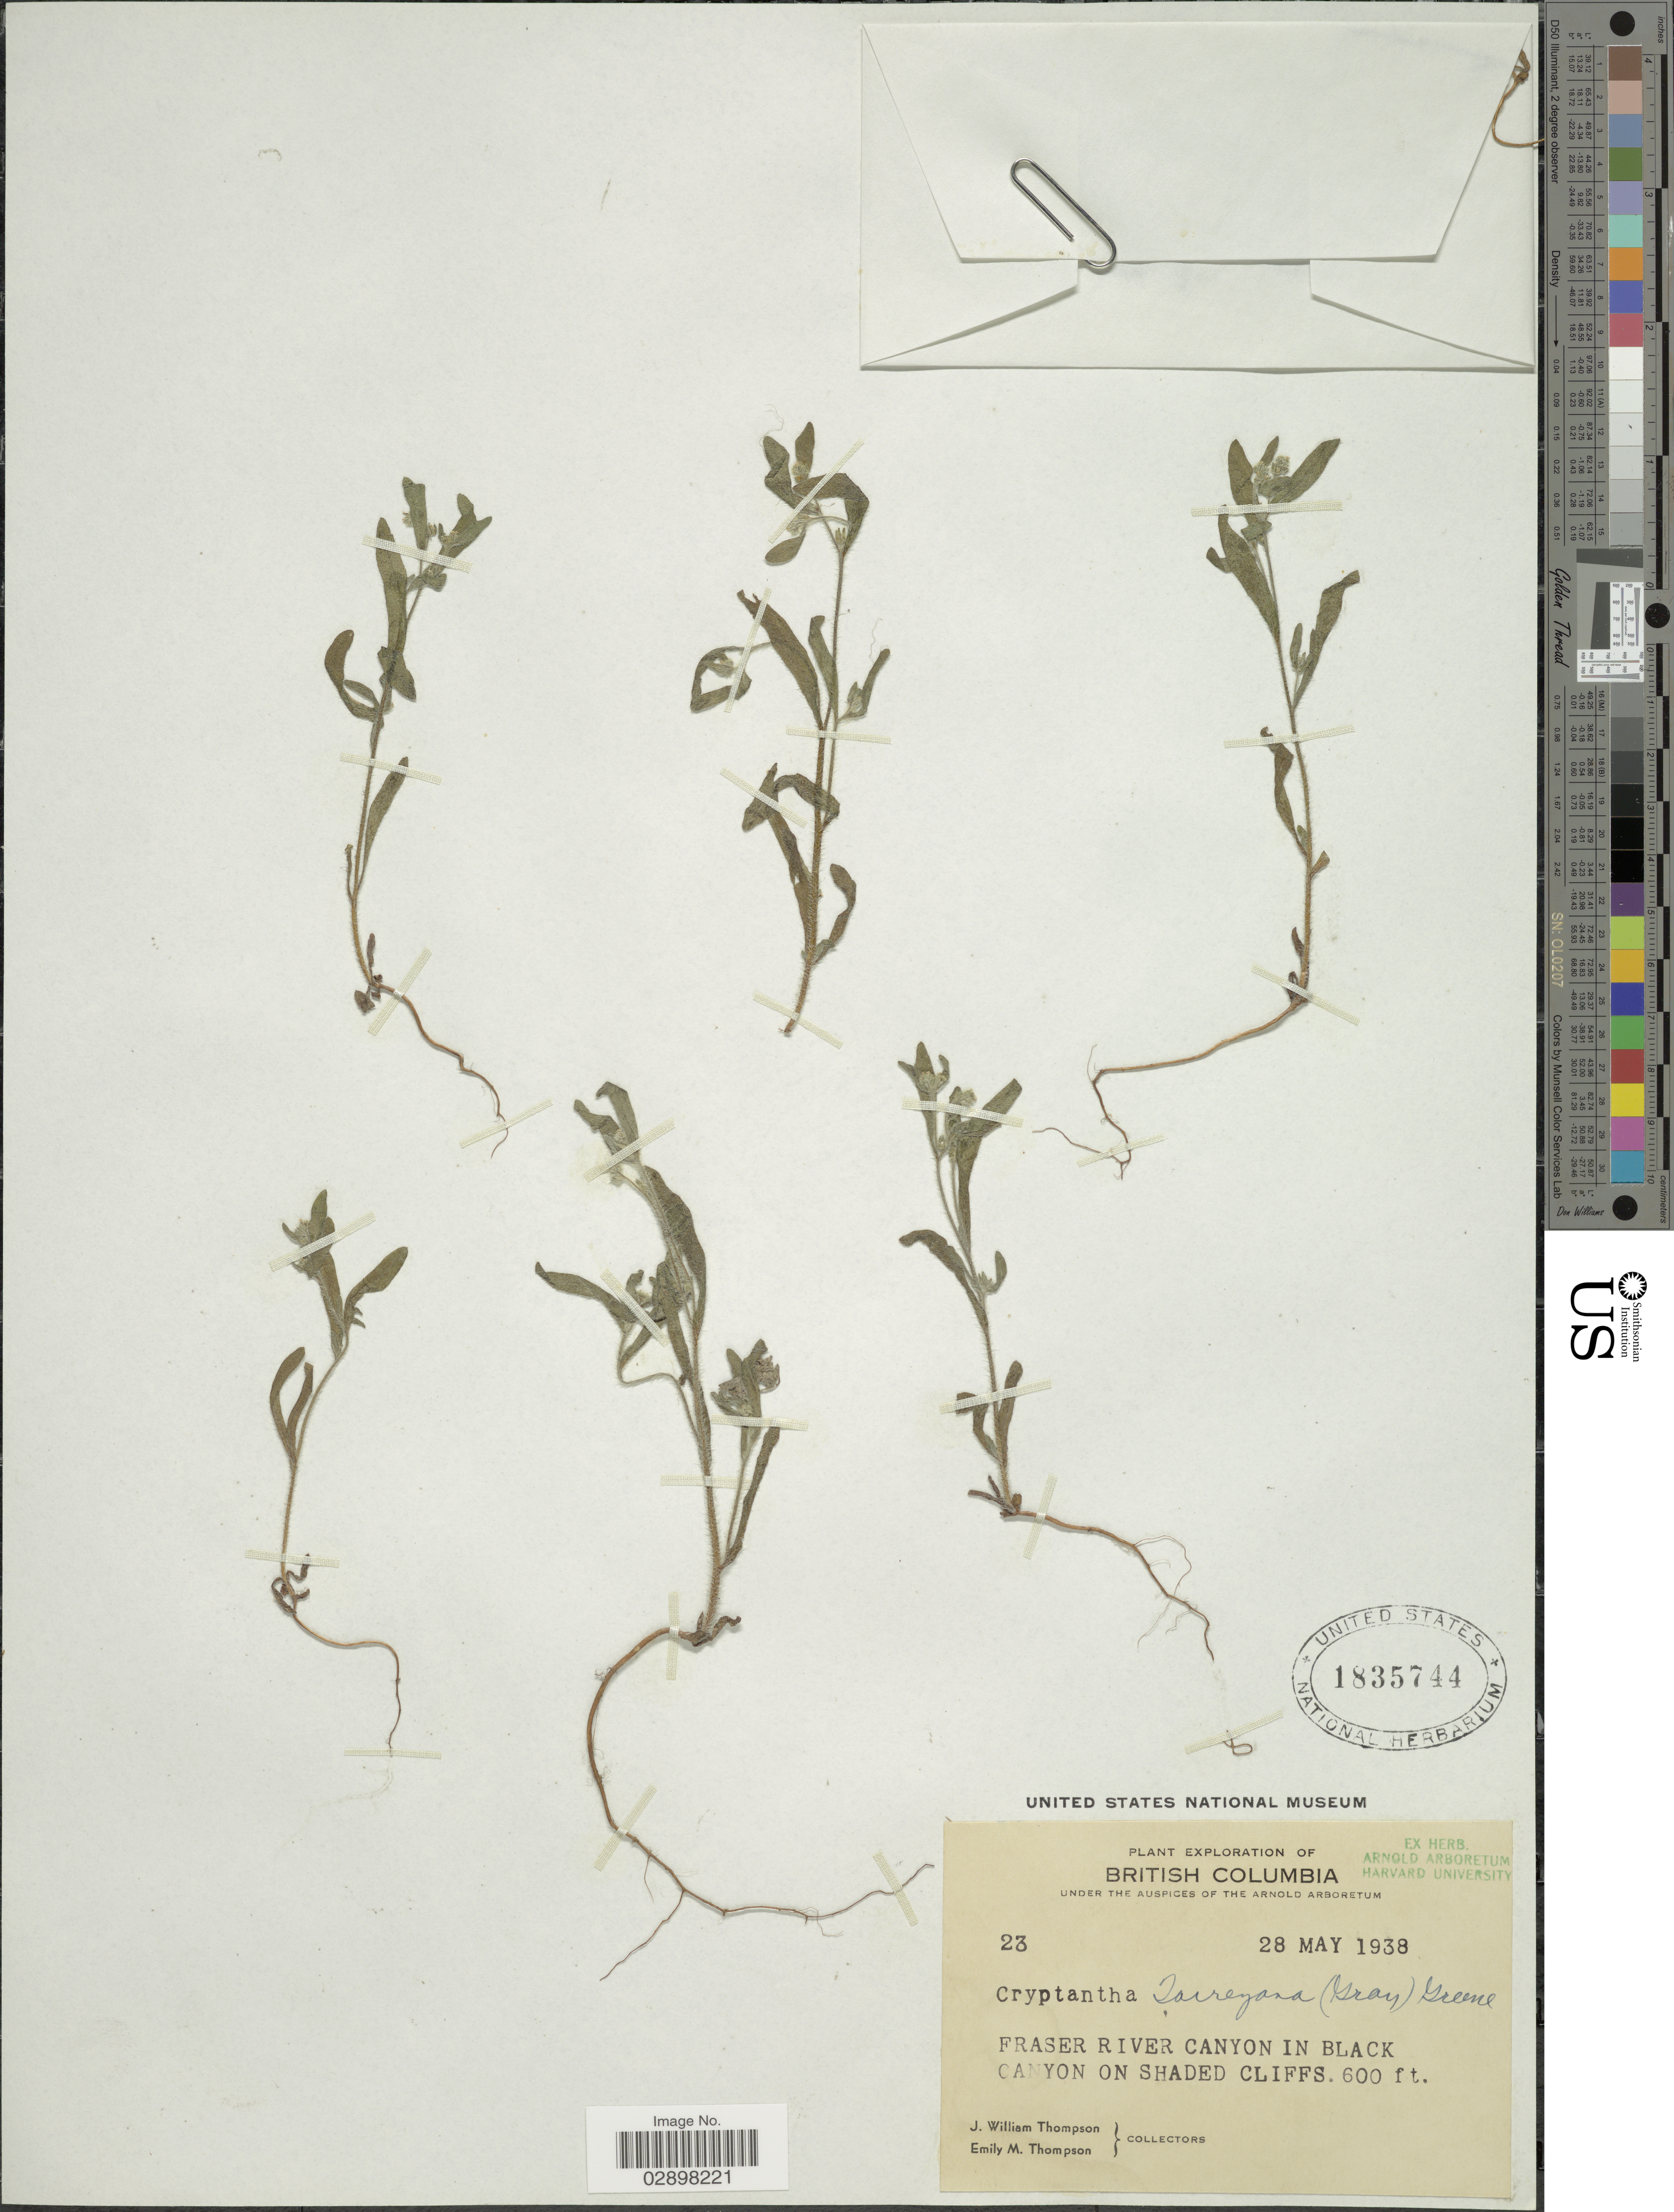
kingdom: Plantae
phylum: Tracheophyta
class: Magnoliopsida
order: Boraginales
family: Boraginaceae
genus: Cryptantha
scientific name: Cryptantha torreyana var. genuina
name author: I.M. Johnst.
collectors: J. W. Thompson & E. M. Thompson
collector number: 23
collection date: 1938-01-28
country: Canada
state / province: British Columbia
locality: Fraser River Canyon in Black Canyon on shaded cliffs.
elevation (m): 183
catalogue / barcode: US 1835744